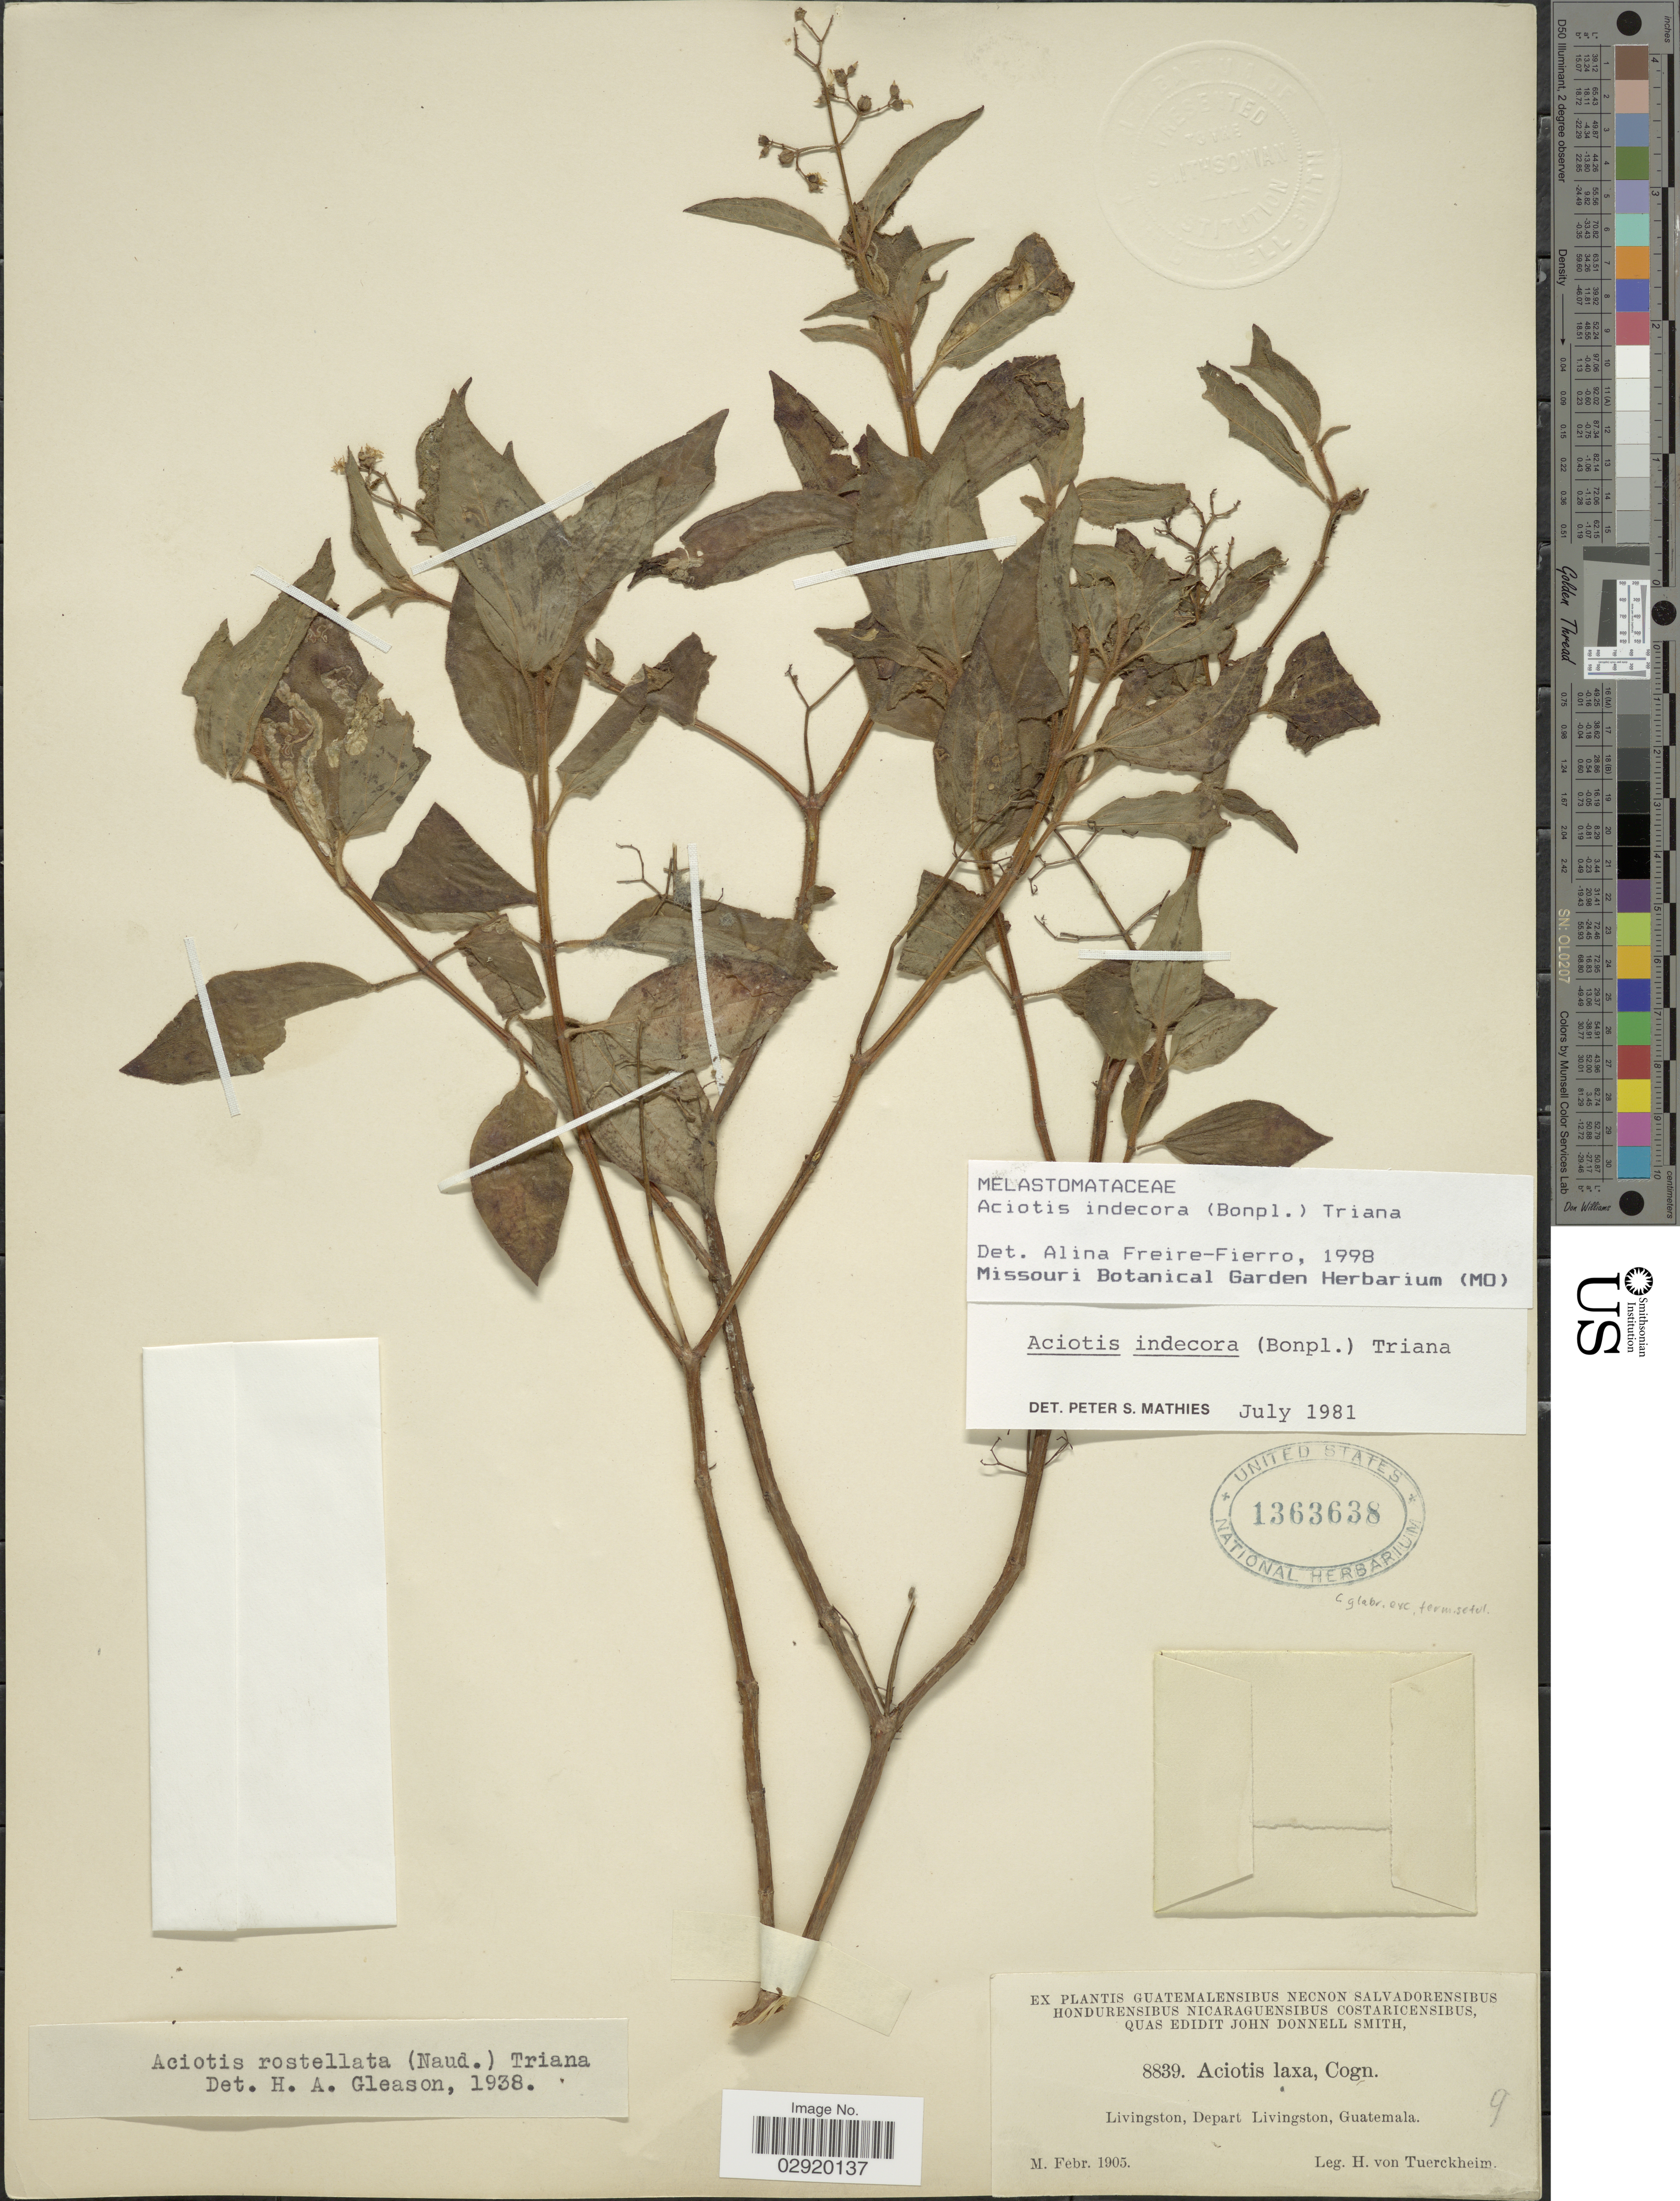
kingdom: Plantae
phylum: Tracheophyta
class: Magnoliopsida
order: Myrtales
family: Melastomataceae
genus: Aciotis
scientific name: Aciotis indecora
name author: (Bonpl.) Triana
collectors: H. von Türckheim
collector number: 8839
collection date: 1905-02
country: Guatemala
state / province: Izabal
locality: Livingston, Depart. Livingston.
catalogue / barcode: US 1363638